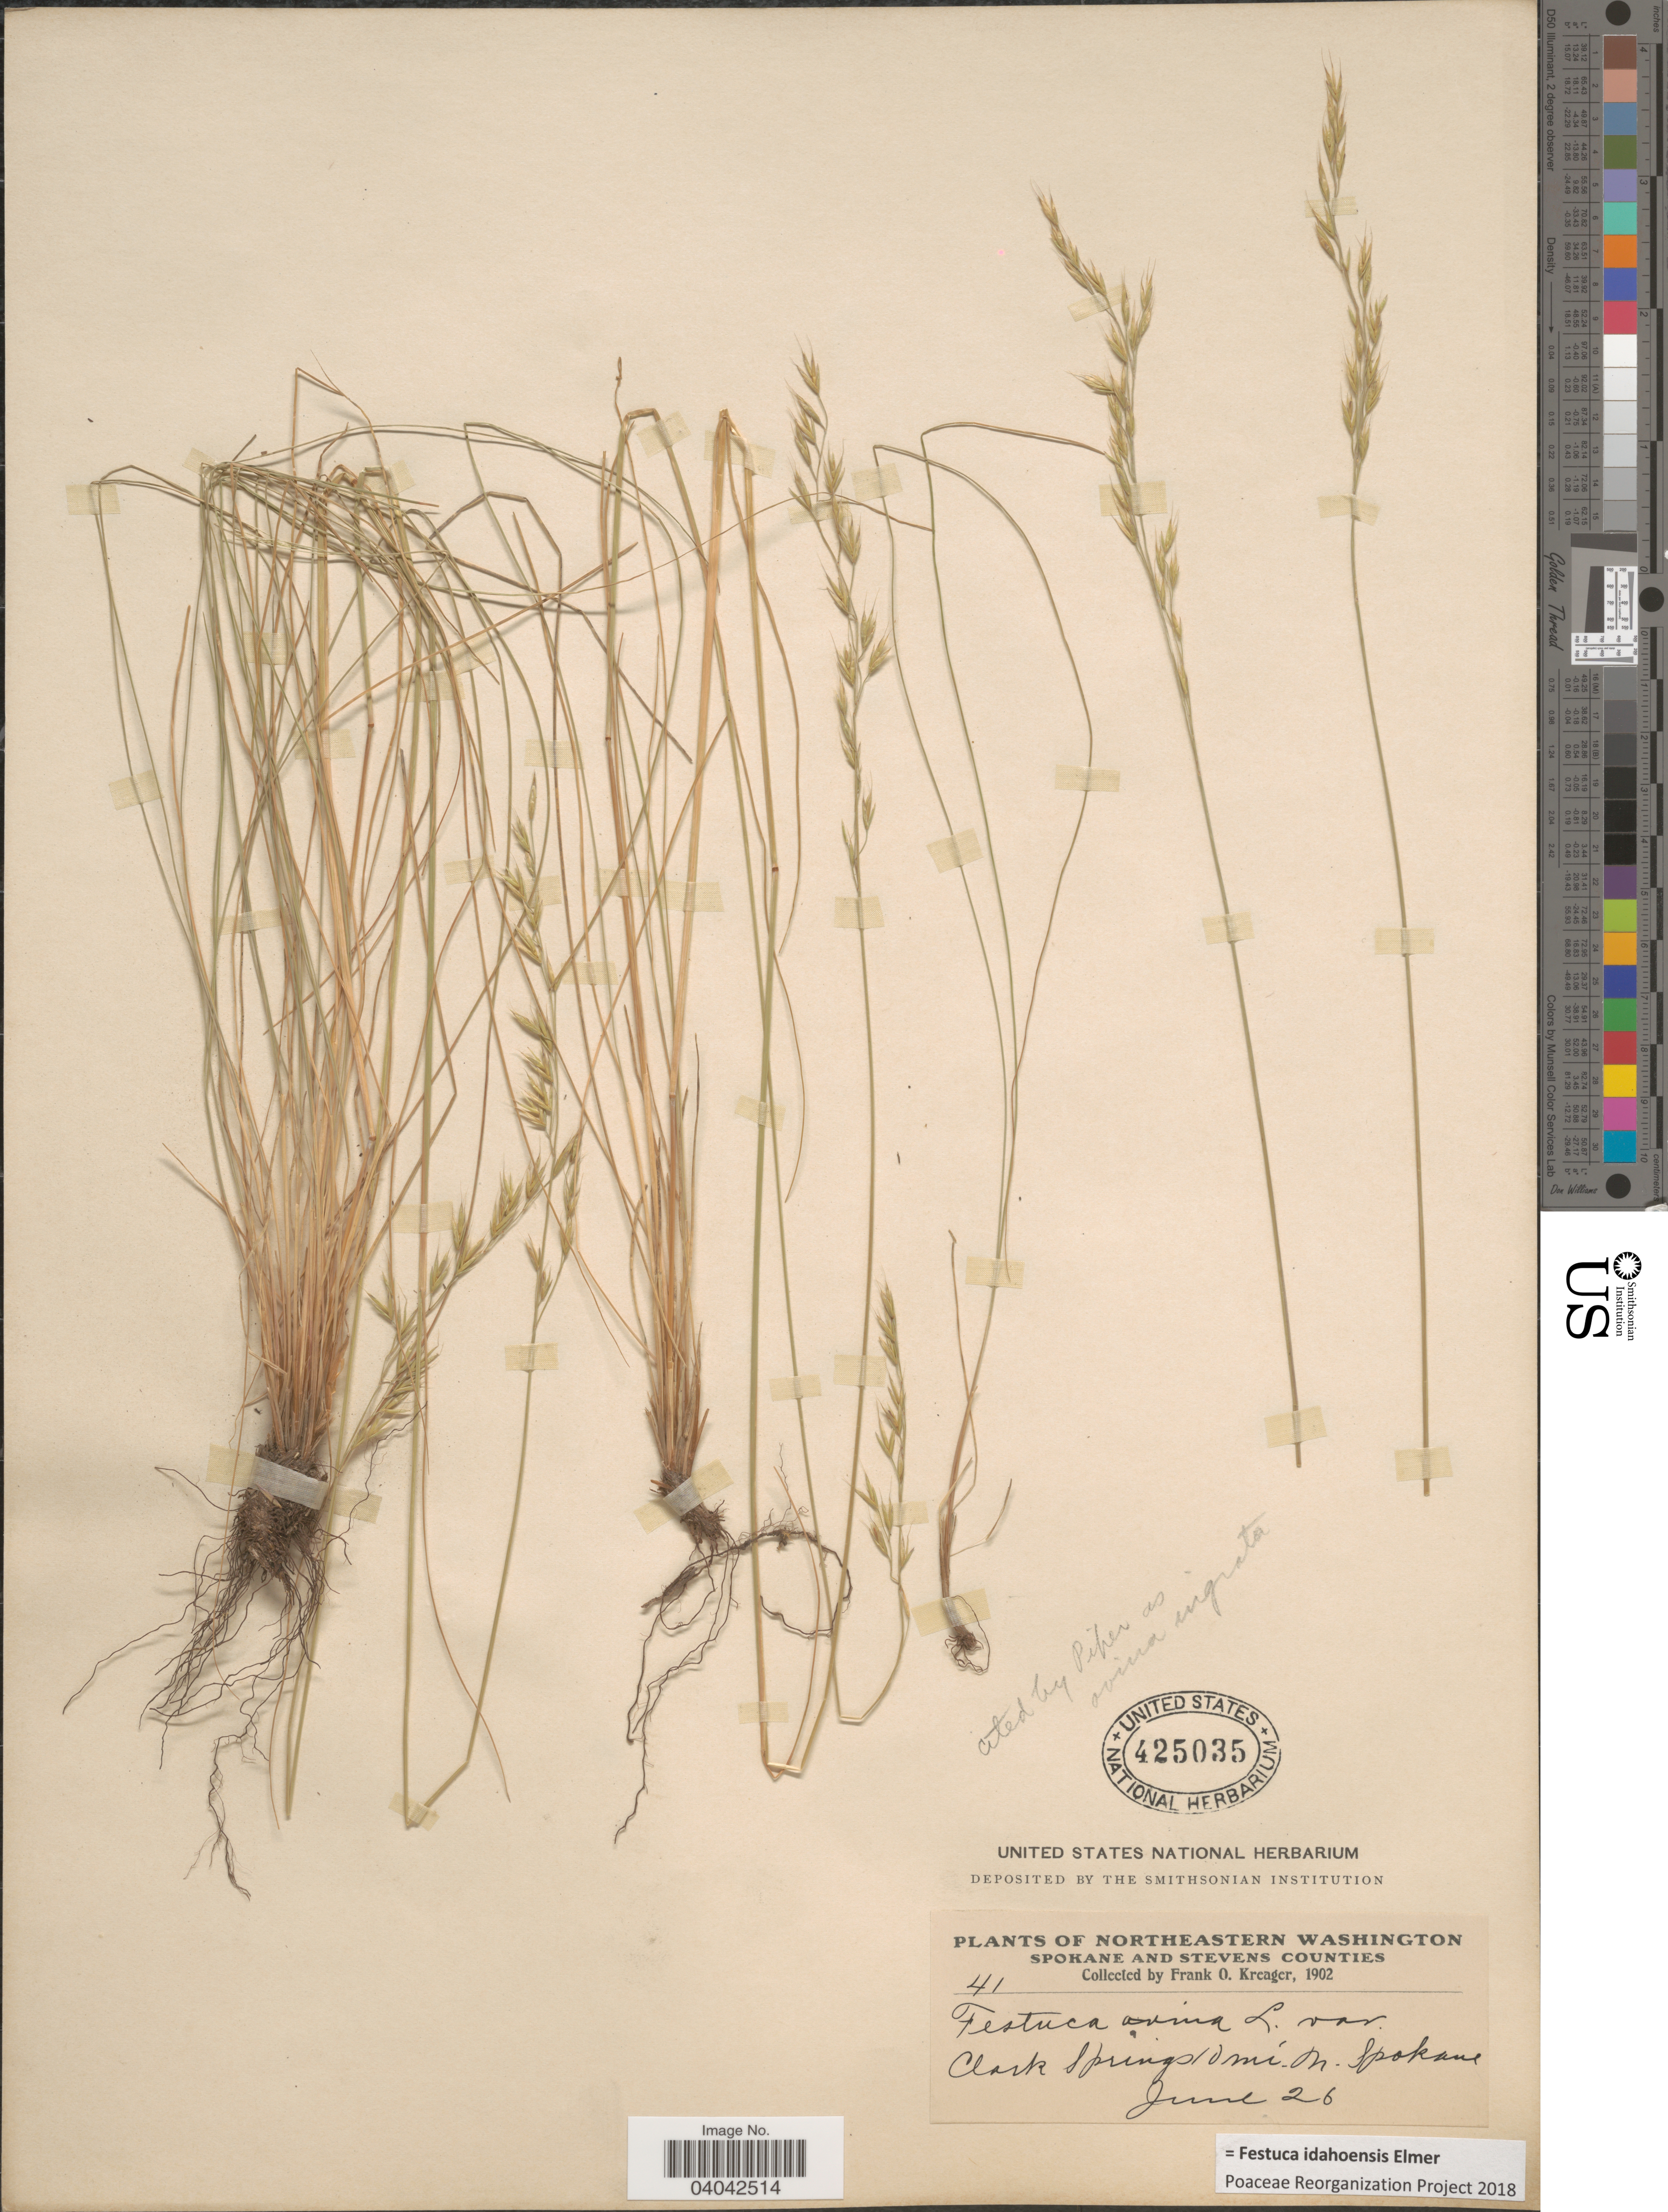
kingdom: Plantae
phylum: Tracheophyta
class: Liliopsida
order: Poales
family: Poaceae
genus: Festuca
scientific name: Festuca idahoensis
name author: Elmer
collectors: F. Kreager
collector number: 41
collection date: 1902-06-26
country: United States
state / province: Washington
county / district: Spokane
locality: Northeastern Washington. Spokane County. Clark Springs 10 mi. N. Spokane.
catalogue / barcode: US 425035